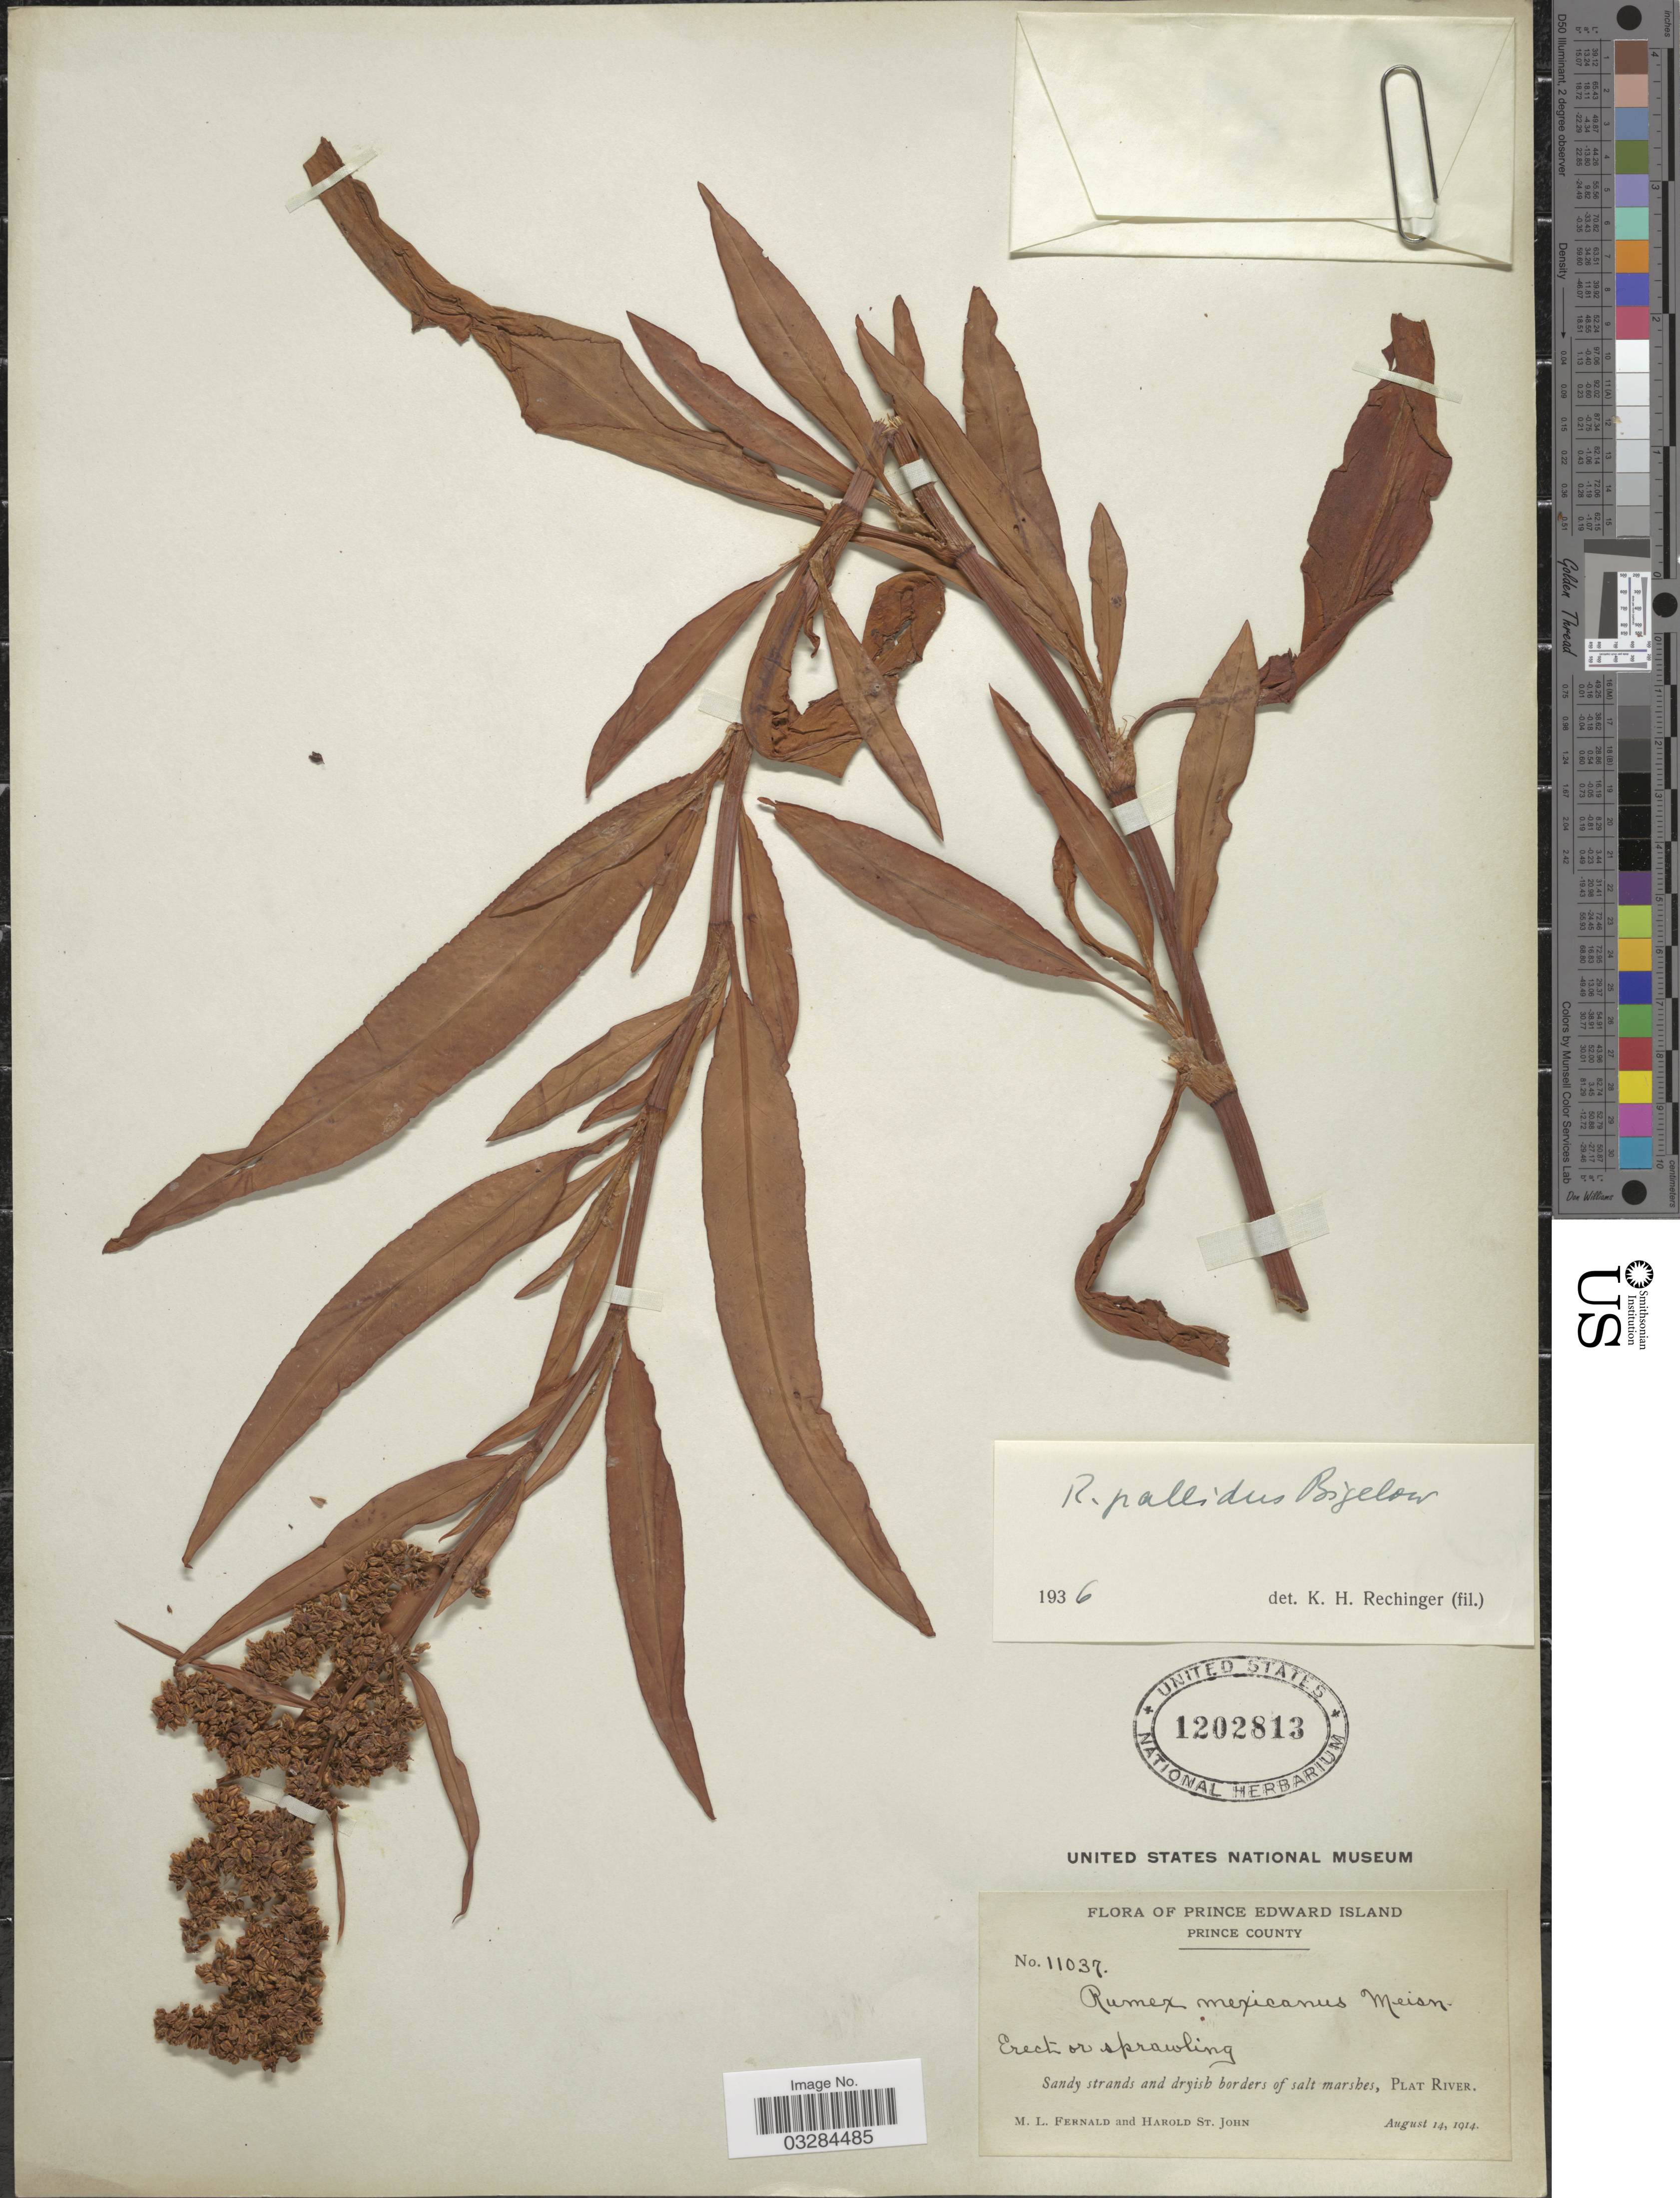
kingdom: Plantae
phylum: Tracheophyta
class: Magnoliopsida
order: Caryophyllales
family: Polygonaceae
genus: Rumex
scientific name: Rumex pallidus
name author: Bigelow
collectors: M. L. Fernald & H. St. John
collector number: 11037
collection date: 1914-08-14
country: Canada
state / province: Prince Edward Island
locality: Prince County, Plat River.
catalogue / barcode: US 1202813